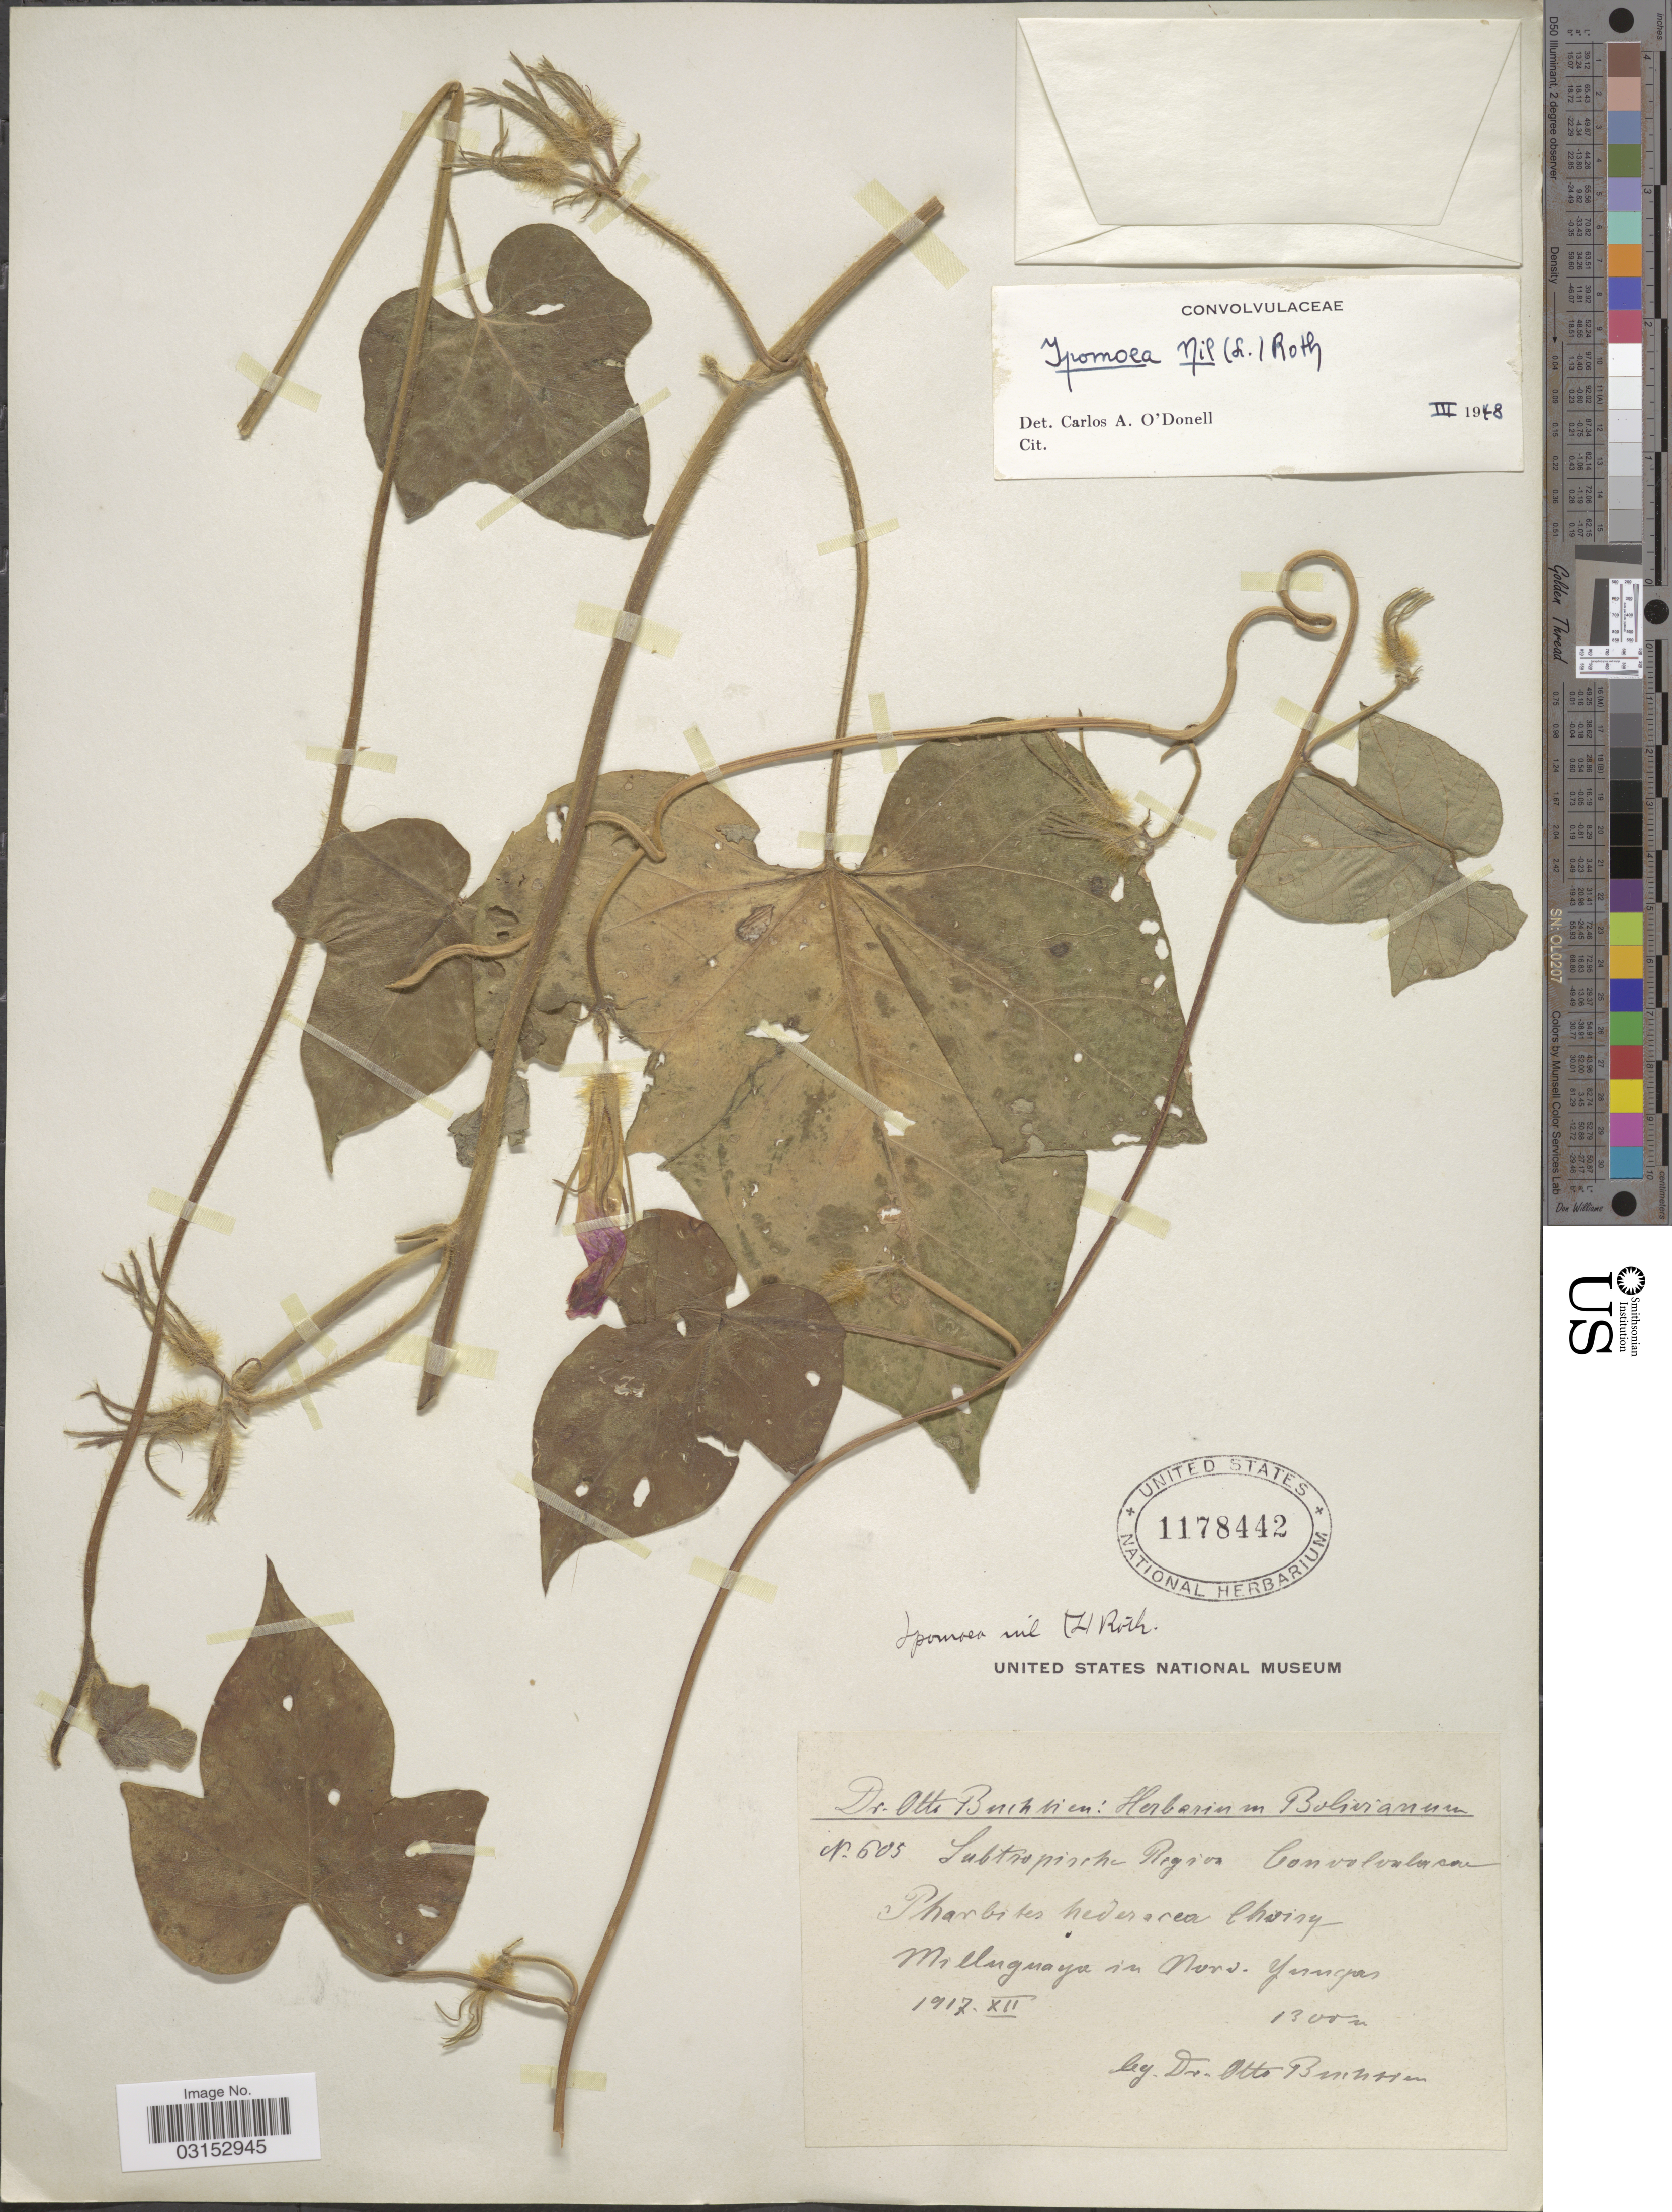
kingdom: Plantae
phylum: Tracheophyta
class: Magnoliopsida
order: Solanales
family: Convolvulaceae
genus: Ipomoea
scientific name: Ipomoea nil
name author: (L.) Roth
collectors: O. Buchtien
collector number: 605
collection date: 1917-12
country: Bolivia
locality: Subtropische Region. Milluguaya in Nord. Yungas.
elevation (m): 1300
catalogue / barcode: US 1178442